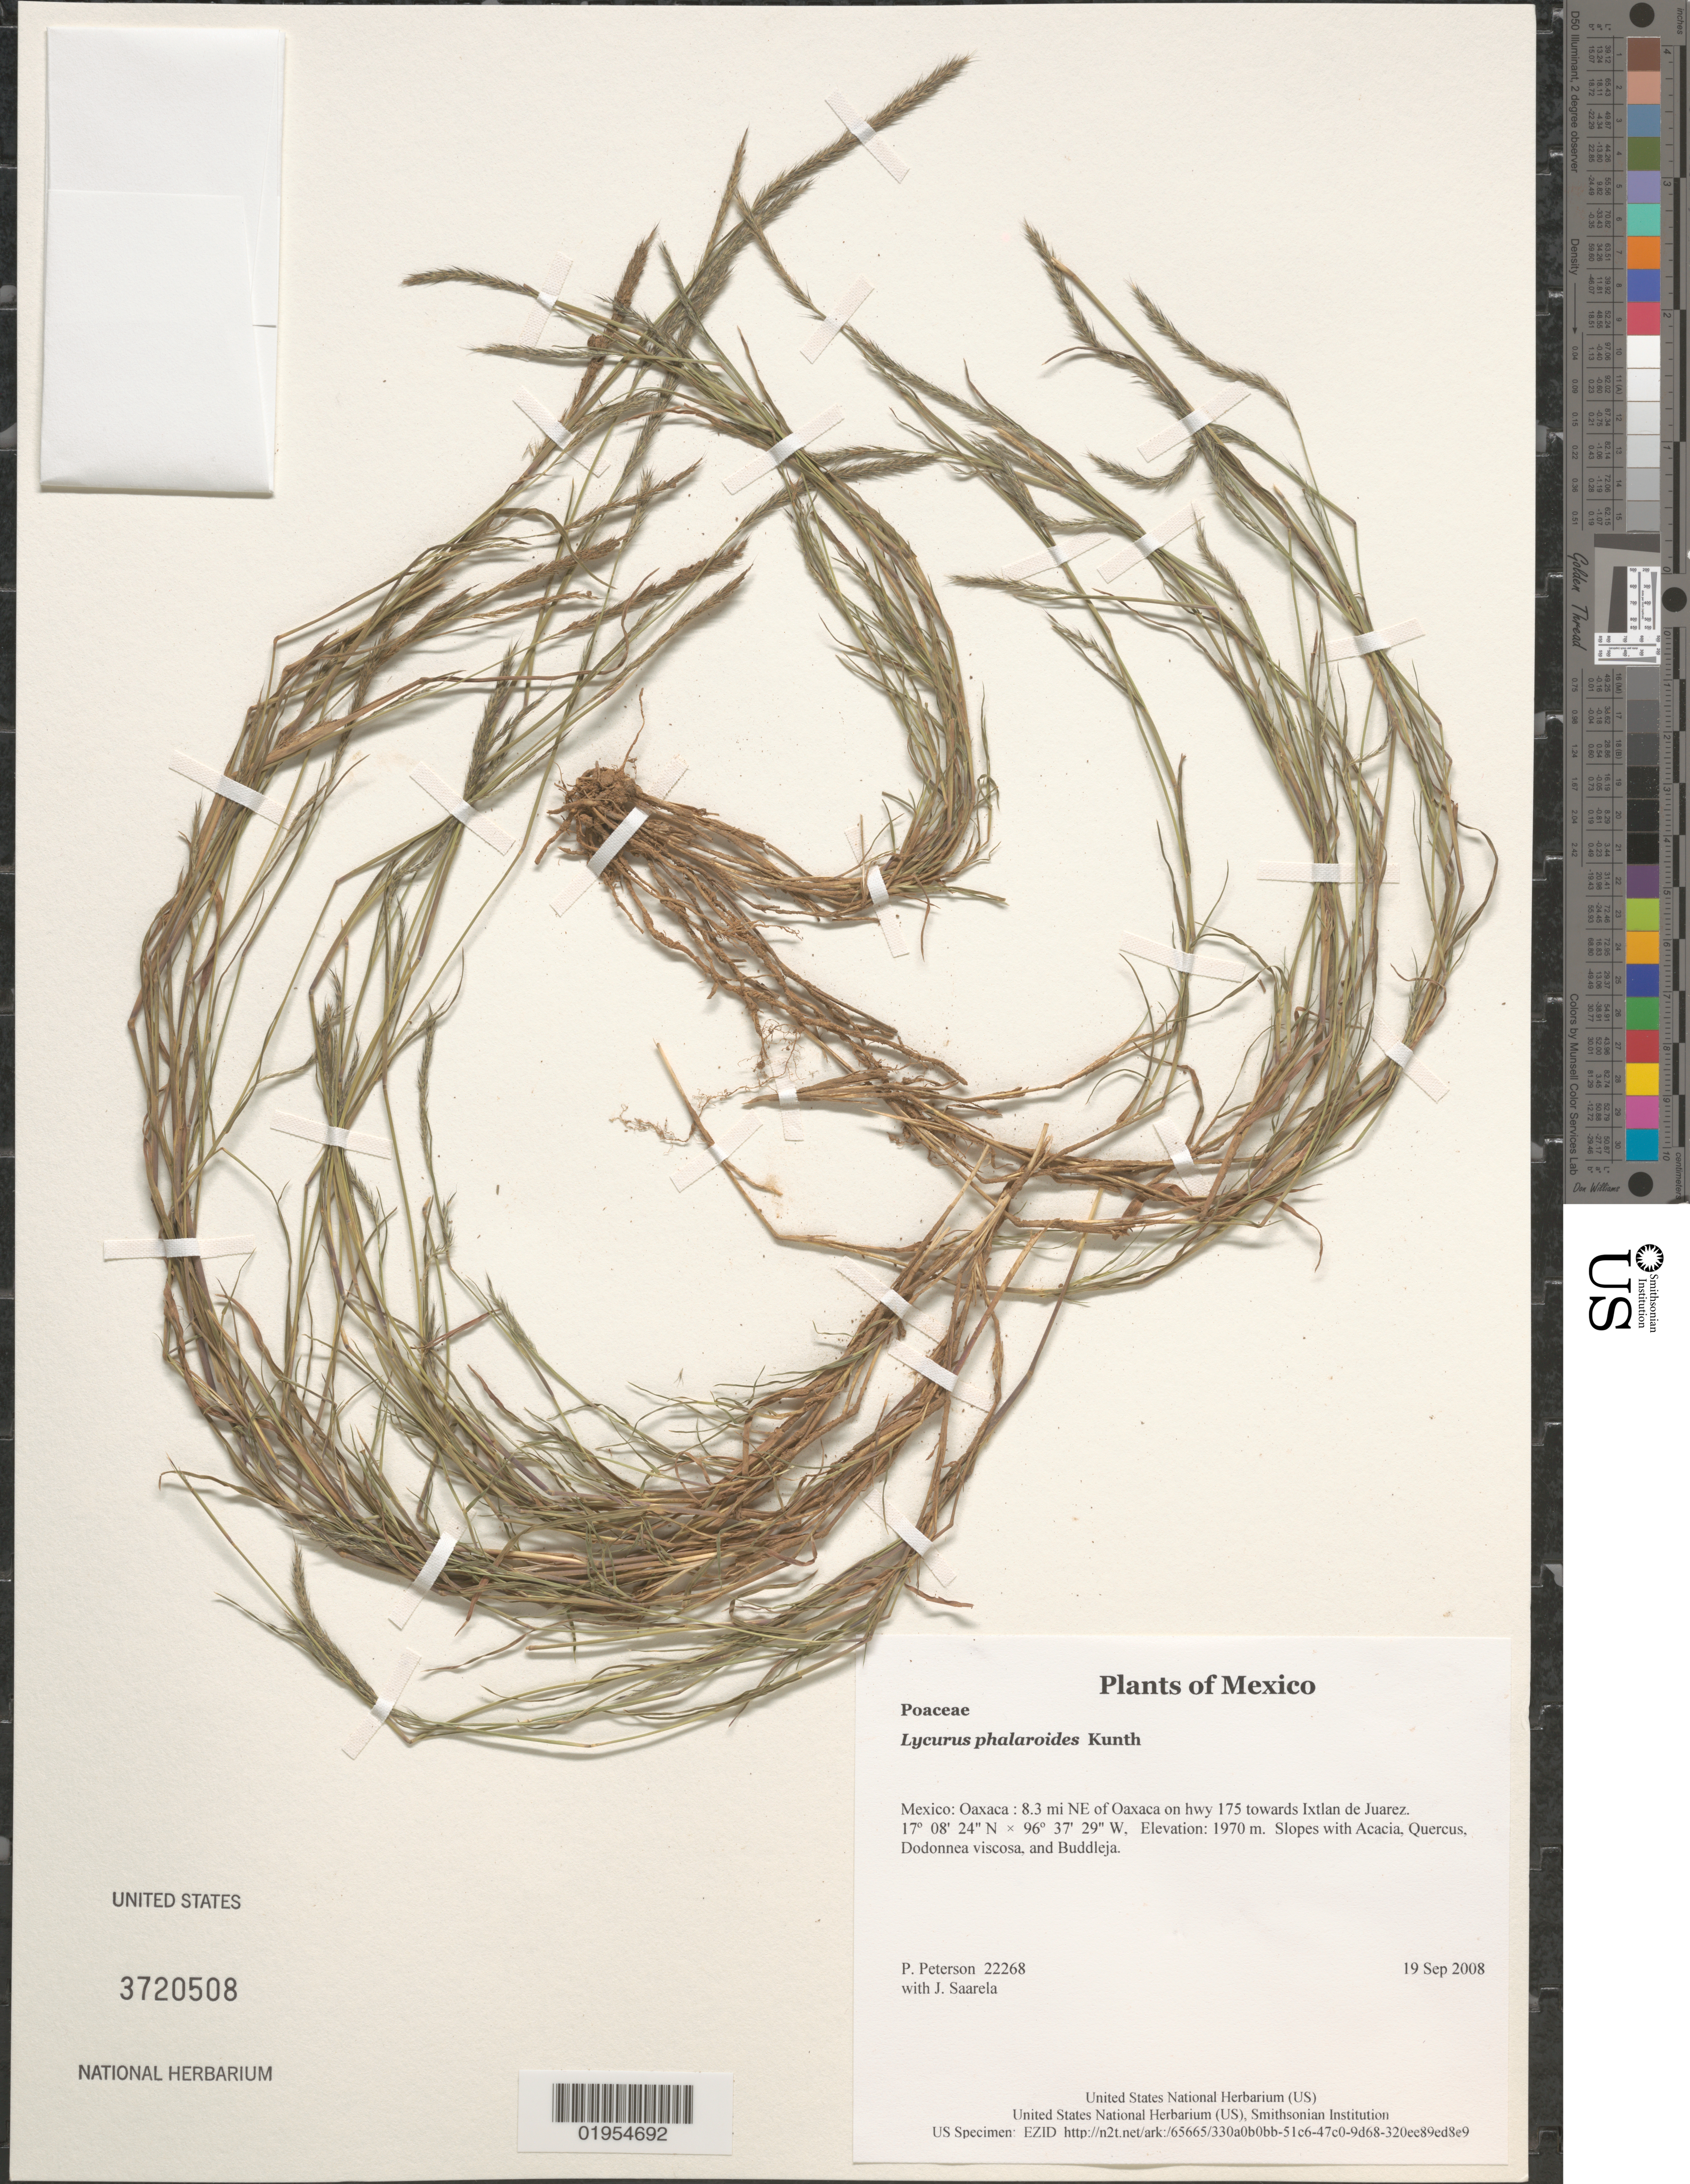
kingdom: Plantae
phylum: Tracheophyta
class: Liliopsida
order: Poales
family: Poaceae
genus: Lycurus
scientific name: Lycurus phalaroides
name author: Kunth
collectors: P. M. Peterson & J. Saarela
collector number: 22268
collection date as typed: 19 Sep 2008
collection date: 2008-09-19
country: Mexico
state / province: Oaxaca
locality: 8.3 mi NE of Oaxaca on hwy 175 towards Ixtlan de Juarez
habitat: Slopes with Acacia, Quercus, Dodonnea viscosa, and Buddleja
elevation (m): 1970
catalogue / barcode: US 3720508